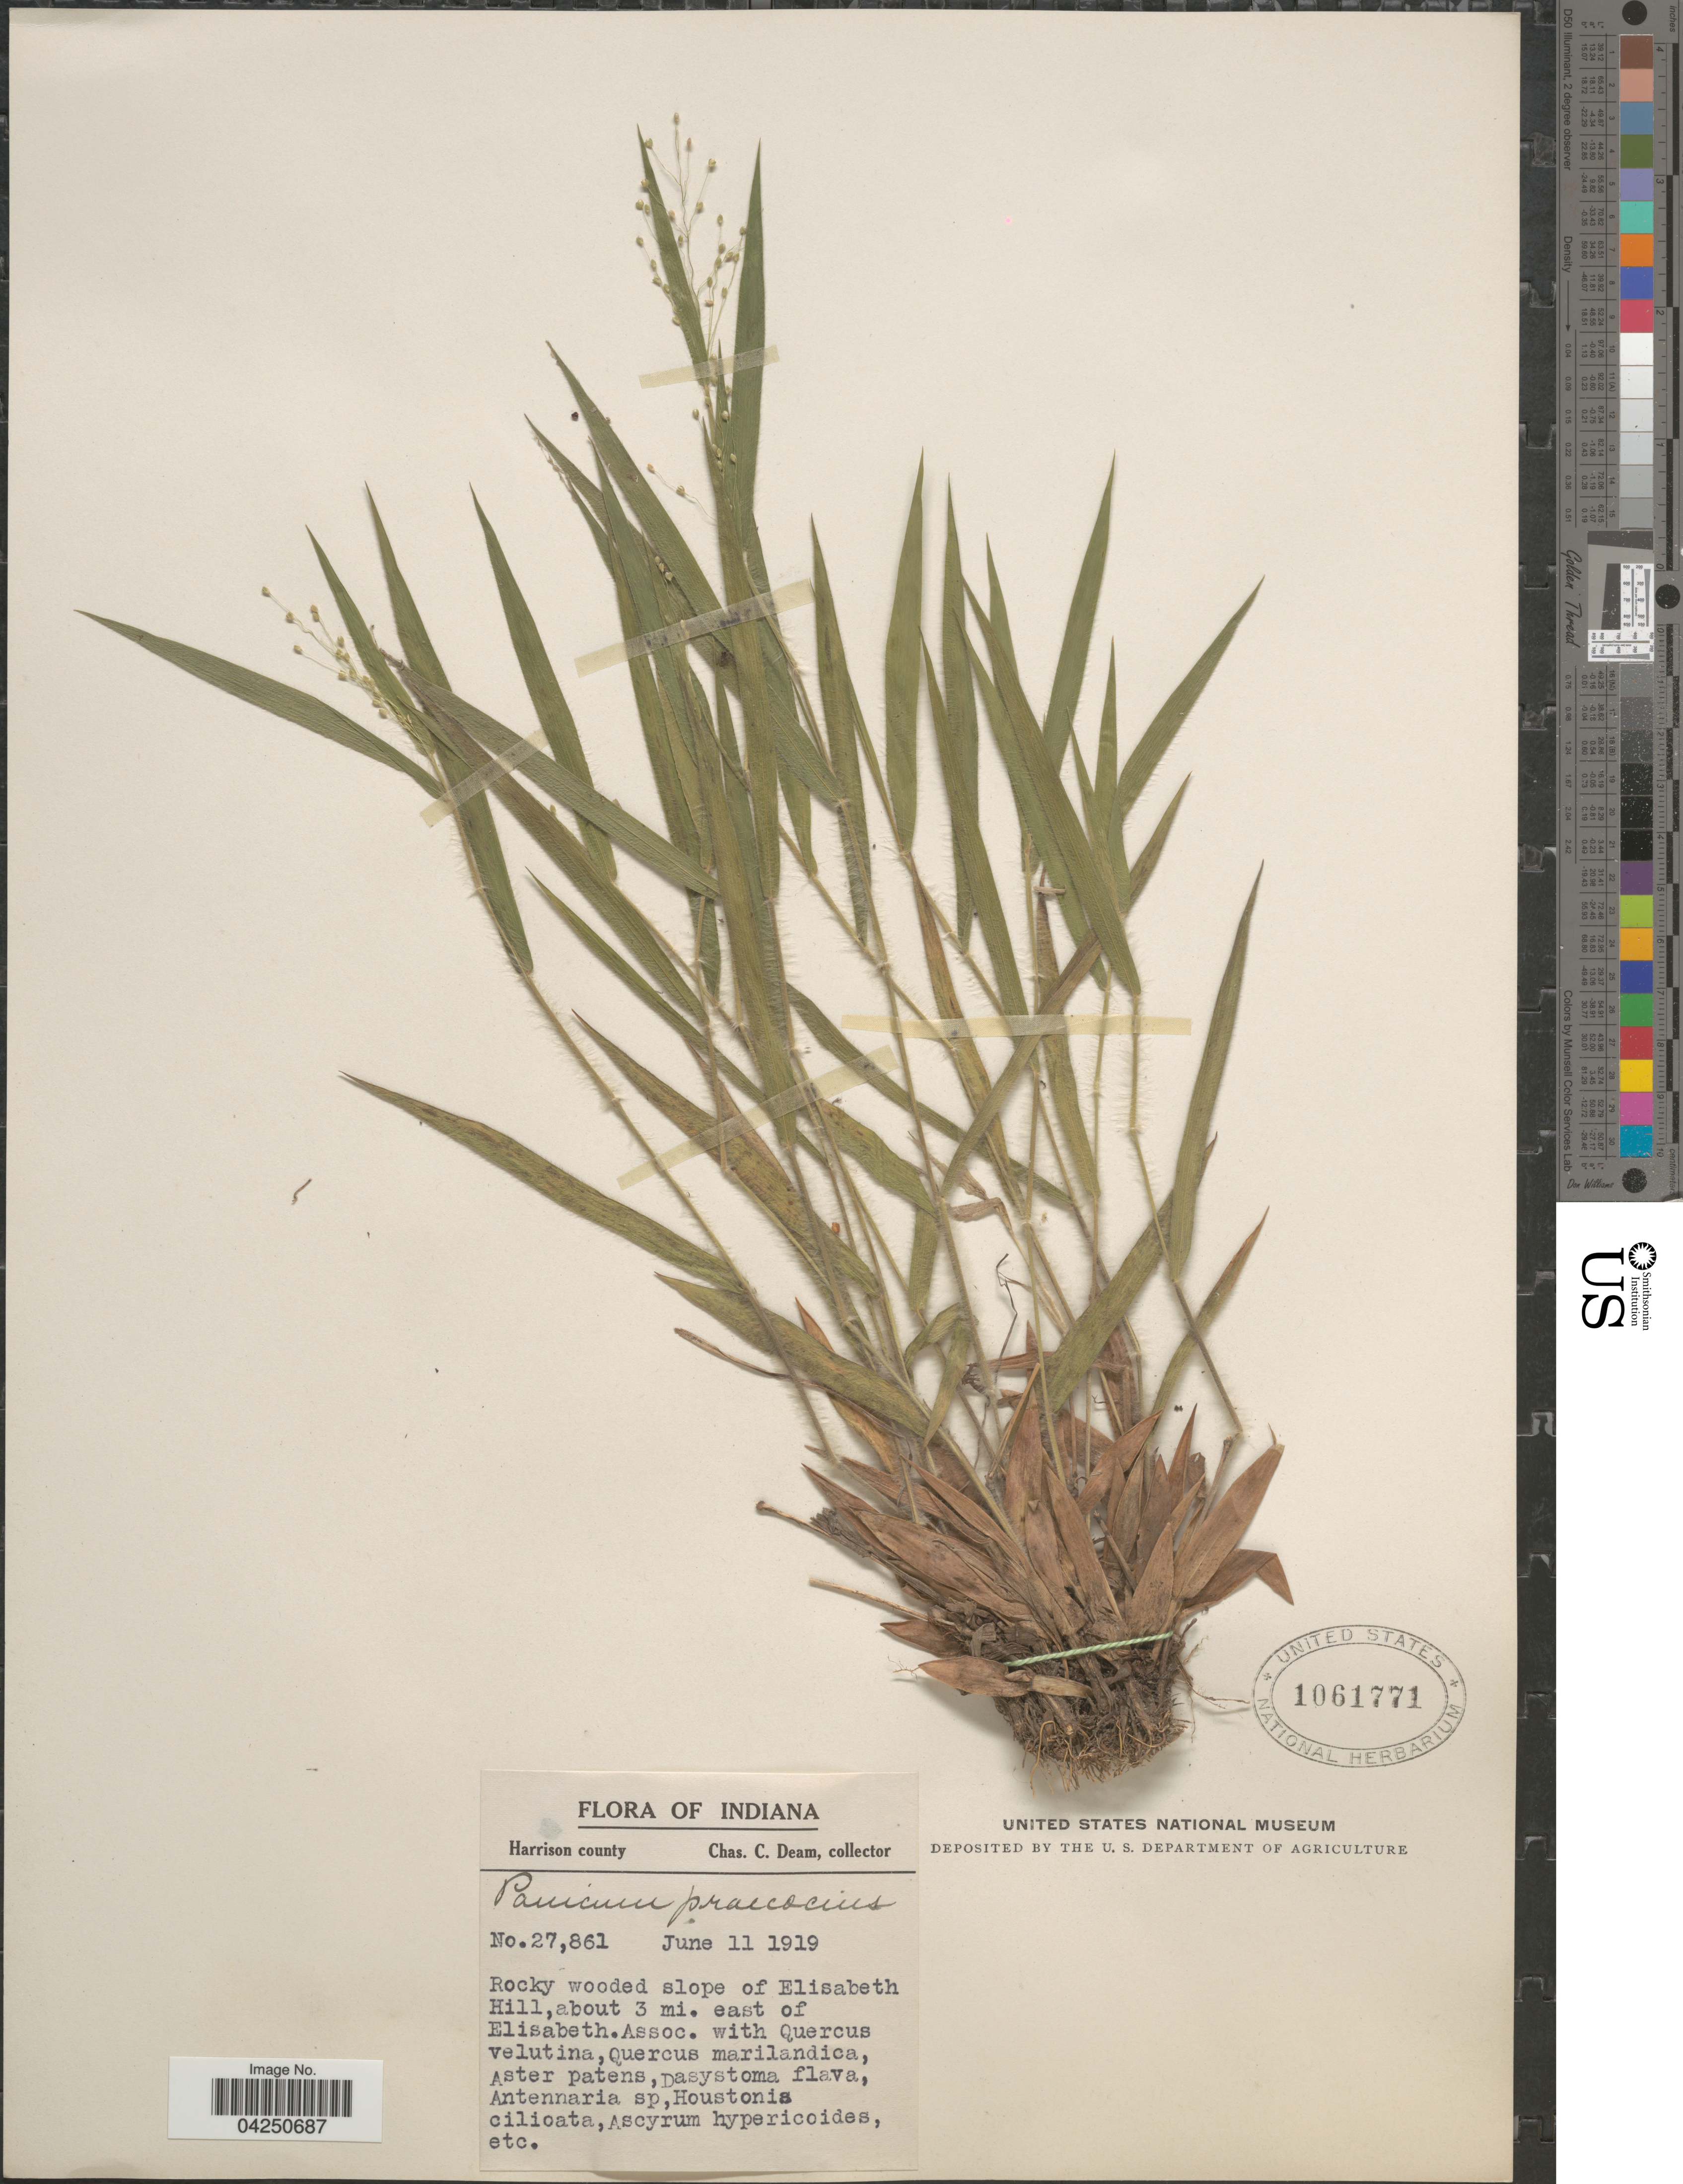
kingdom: Plantae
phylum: Tracheophyta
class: Liliopsida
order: Poales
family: Poaceae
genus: Dichanthelium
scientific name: Dichanthelium acuminatum var. acuminatum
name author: (Sw.) Gould & C.A. Clark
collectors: C. C. Deam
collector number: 27861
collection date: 1919-06-11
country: United States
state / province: Indiana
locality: Harrison county. Rocky wooded slope of Elisabeth Hill, about 3 mi. east of Elisabeth.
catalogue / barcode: US 1061771